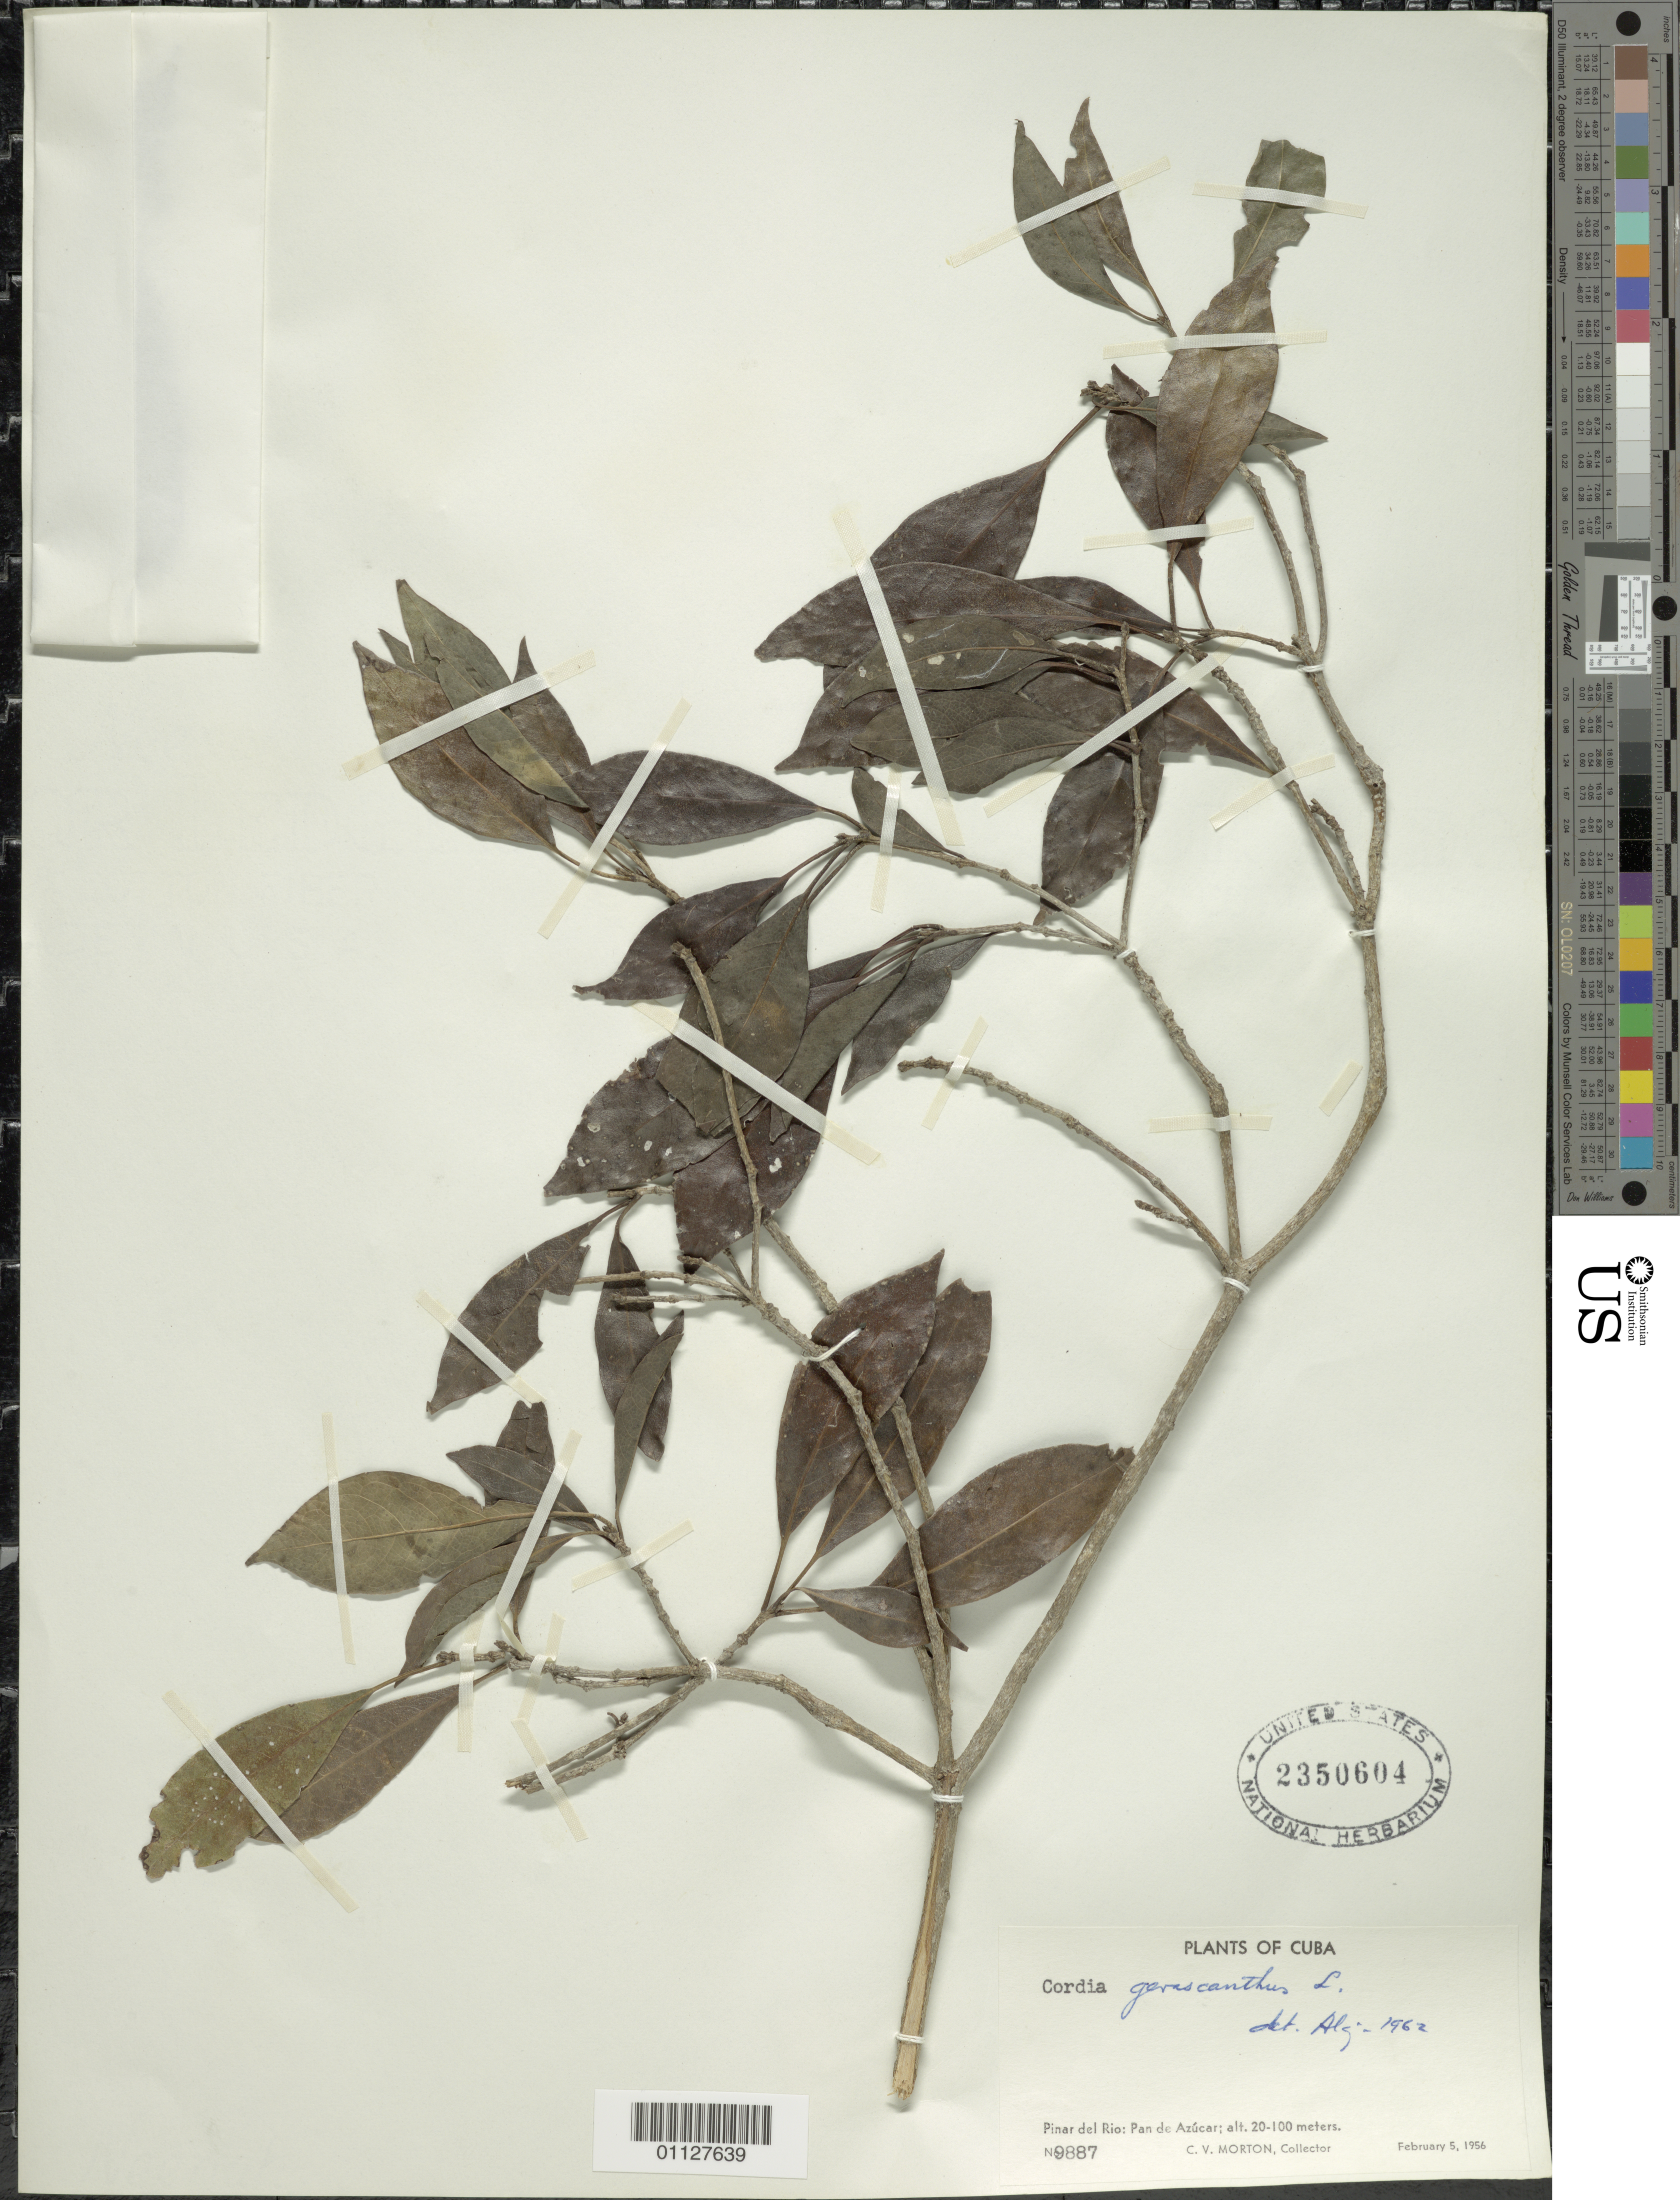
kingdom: Plantae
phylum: Tracheophyta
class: Magnoliopsida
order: Boraginales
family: Cordiaceae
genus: Cordia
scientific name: Cordia gerascanthus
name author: L.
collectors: C. V. Morton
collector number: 9887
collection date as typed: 05 Feb 1956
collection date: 1956-02-05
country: Cuba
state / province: Pinar del Rio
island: Cuba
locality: Pan de Azucar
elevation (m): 20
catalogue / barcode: US 2350604